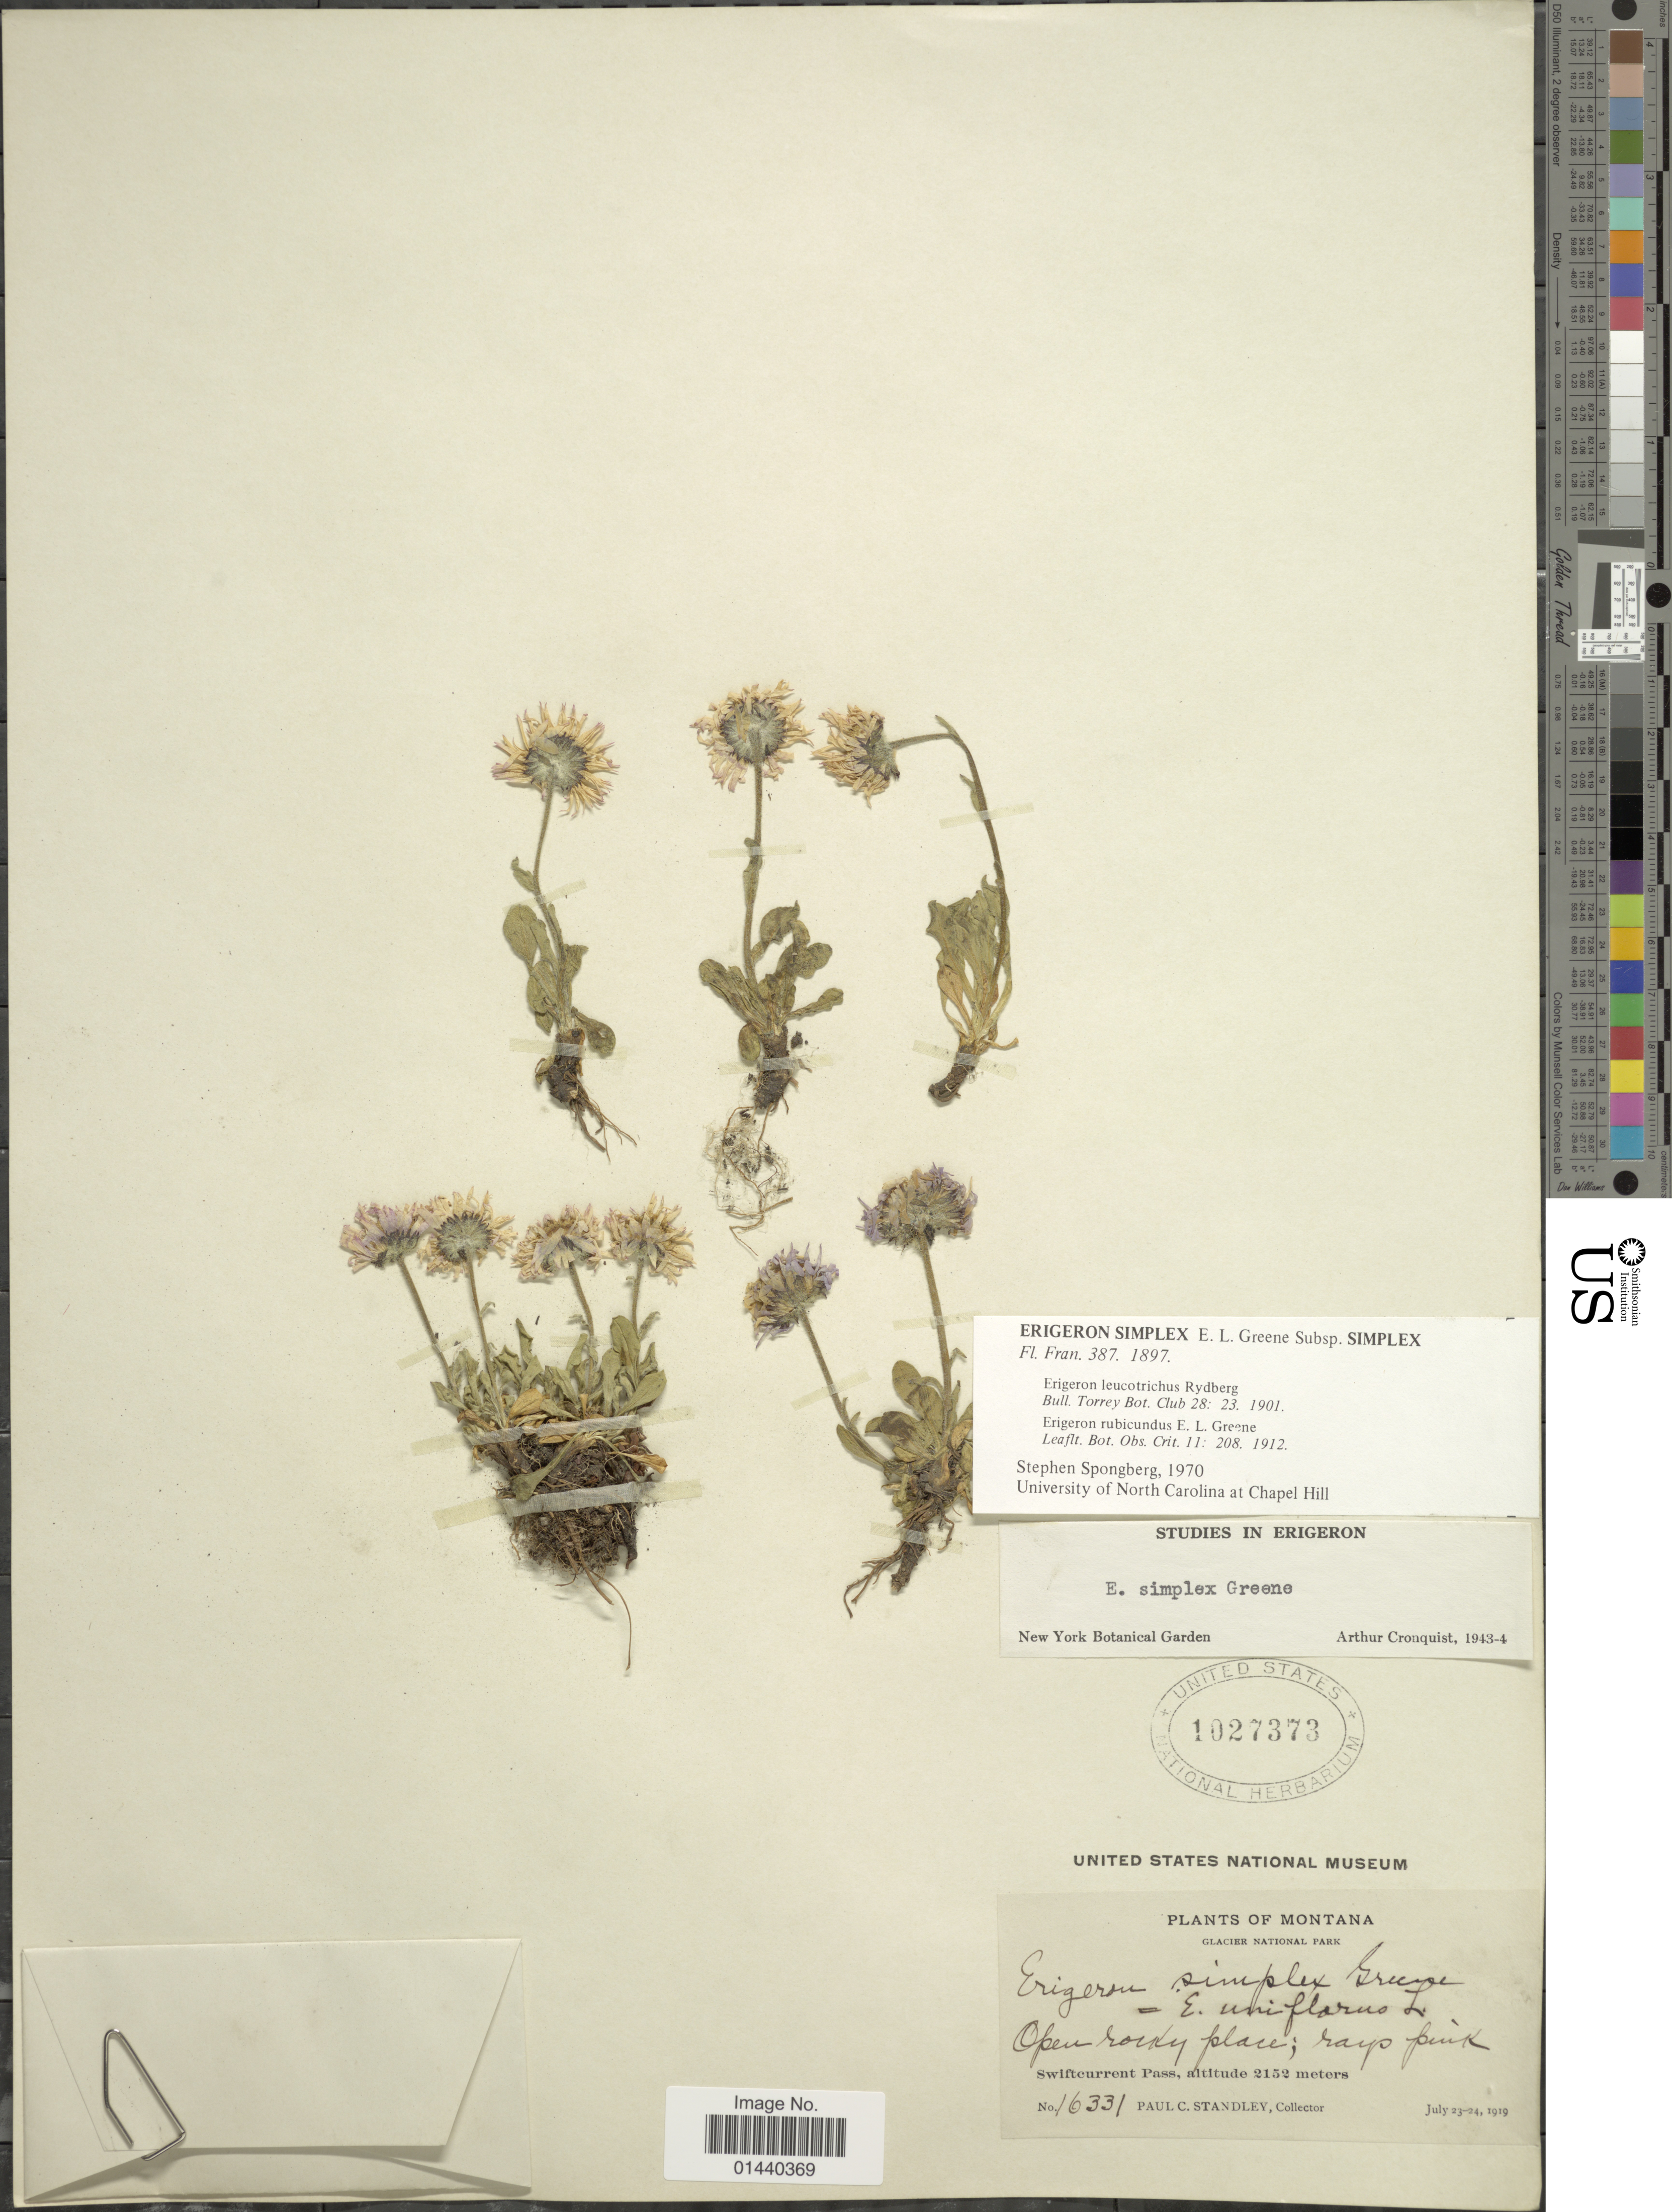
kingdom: Plantae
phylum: Tracheophyta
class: Magnoliopsida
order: Asterales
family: Asteraceae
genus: Erigeron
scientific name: Erigeron simplex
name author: Greene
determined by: Cronquist, A. J.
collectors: P. C. Standley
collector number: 16331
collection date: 1919-07-23/1919-07-24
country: United States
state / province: Montana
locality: Glacier National Park. Swiftcurrent Pass.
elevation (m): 2152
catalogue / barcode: US 1027373